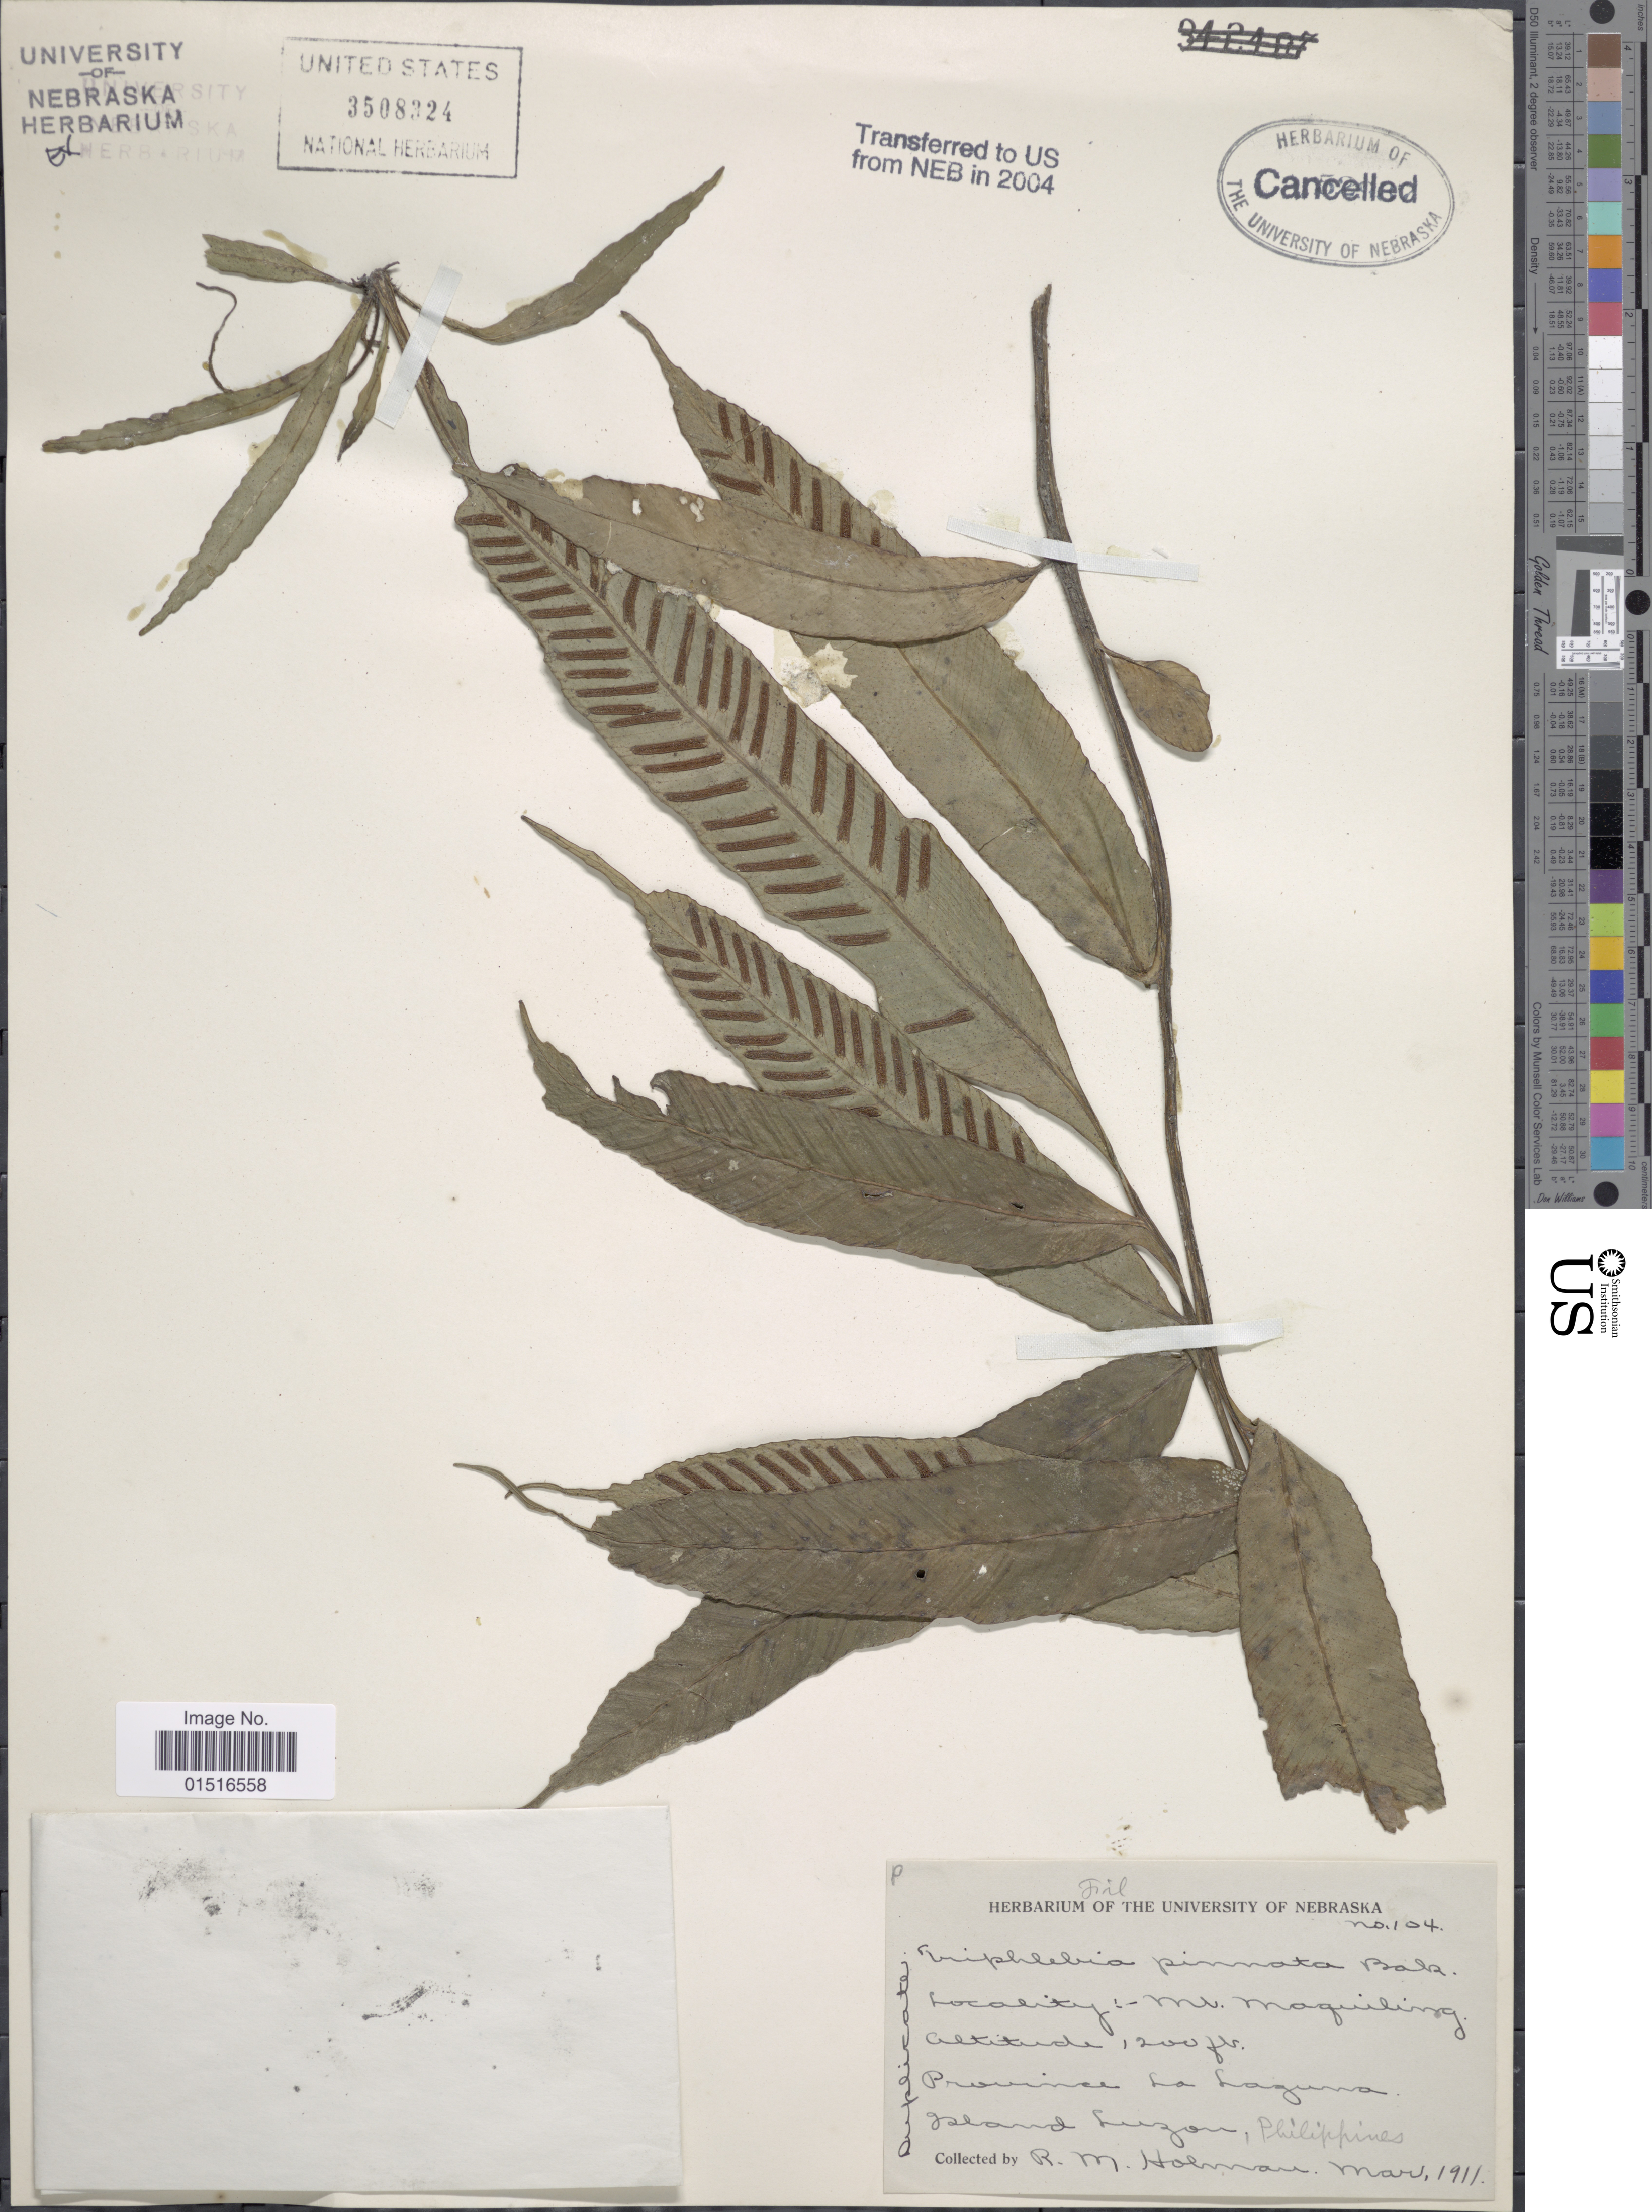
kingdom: Plantae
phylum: Tracheophyta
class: Polypodiopsida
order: Polypodiales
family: Aspleniaceae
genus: Asplenium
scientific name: Asplenium longifolium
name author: D. Don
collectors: R. Holman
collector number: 104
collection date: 1911-03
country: Philippines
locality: Mt. Maquiling, Province La Laguna, Island Luzon, Philippines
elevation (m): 366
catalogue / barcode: US 3508324